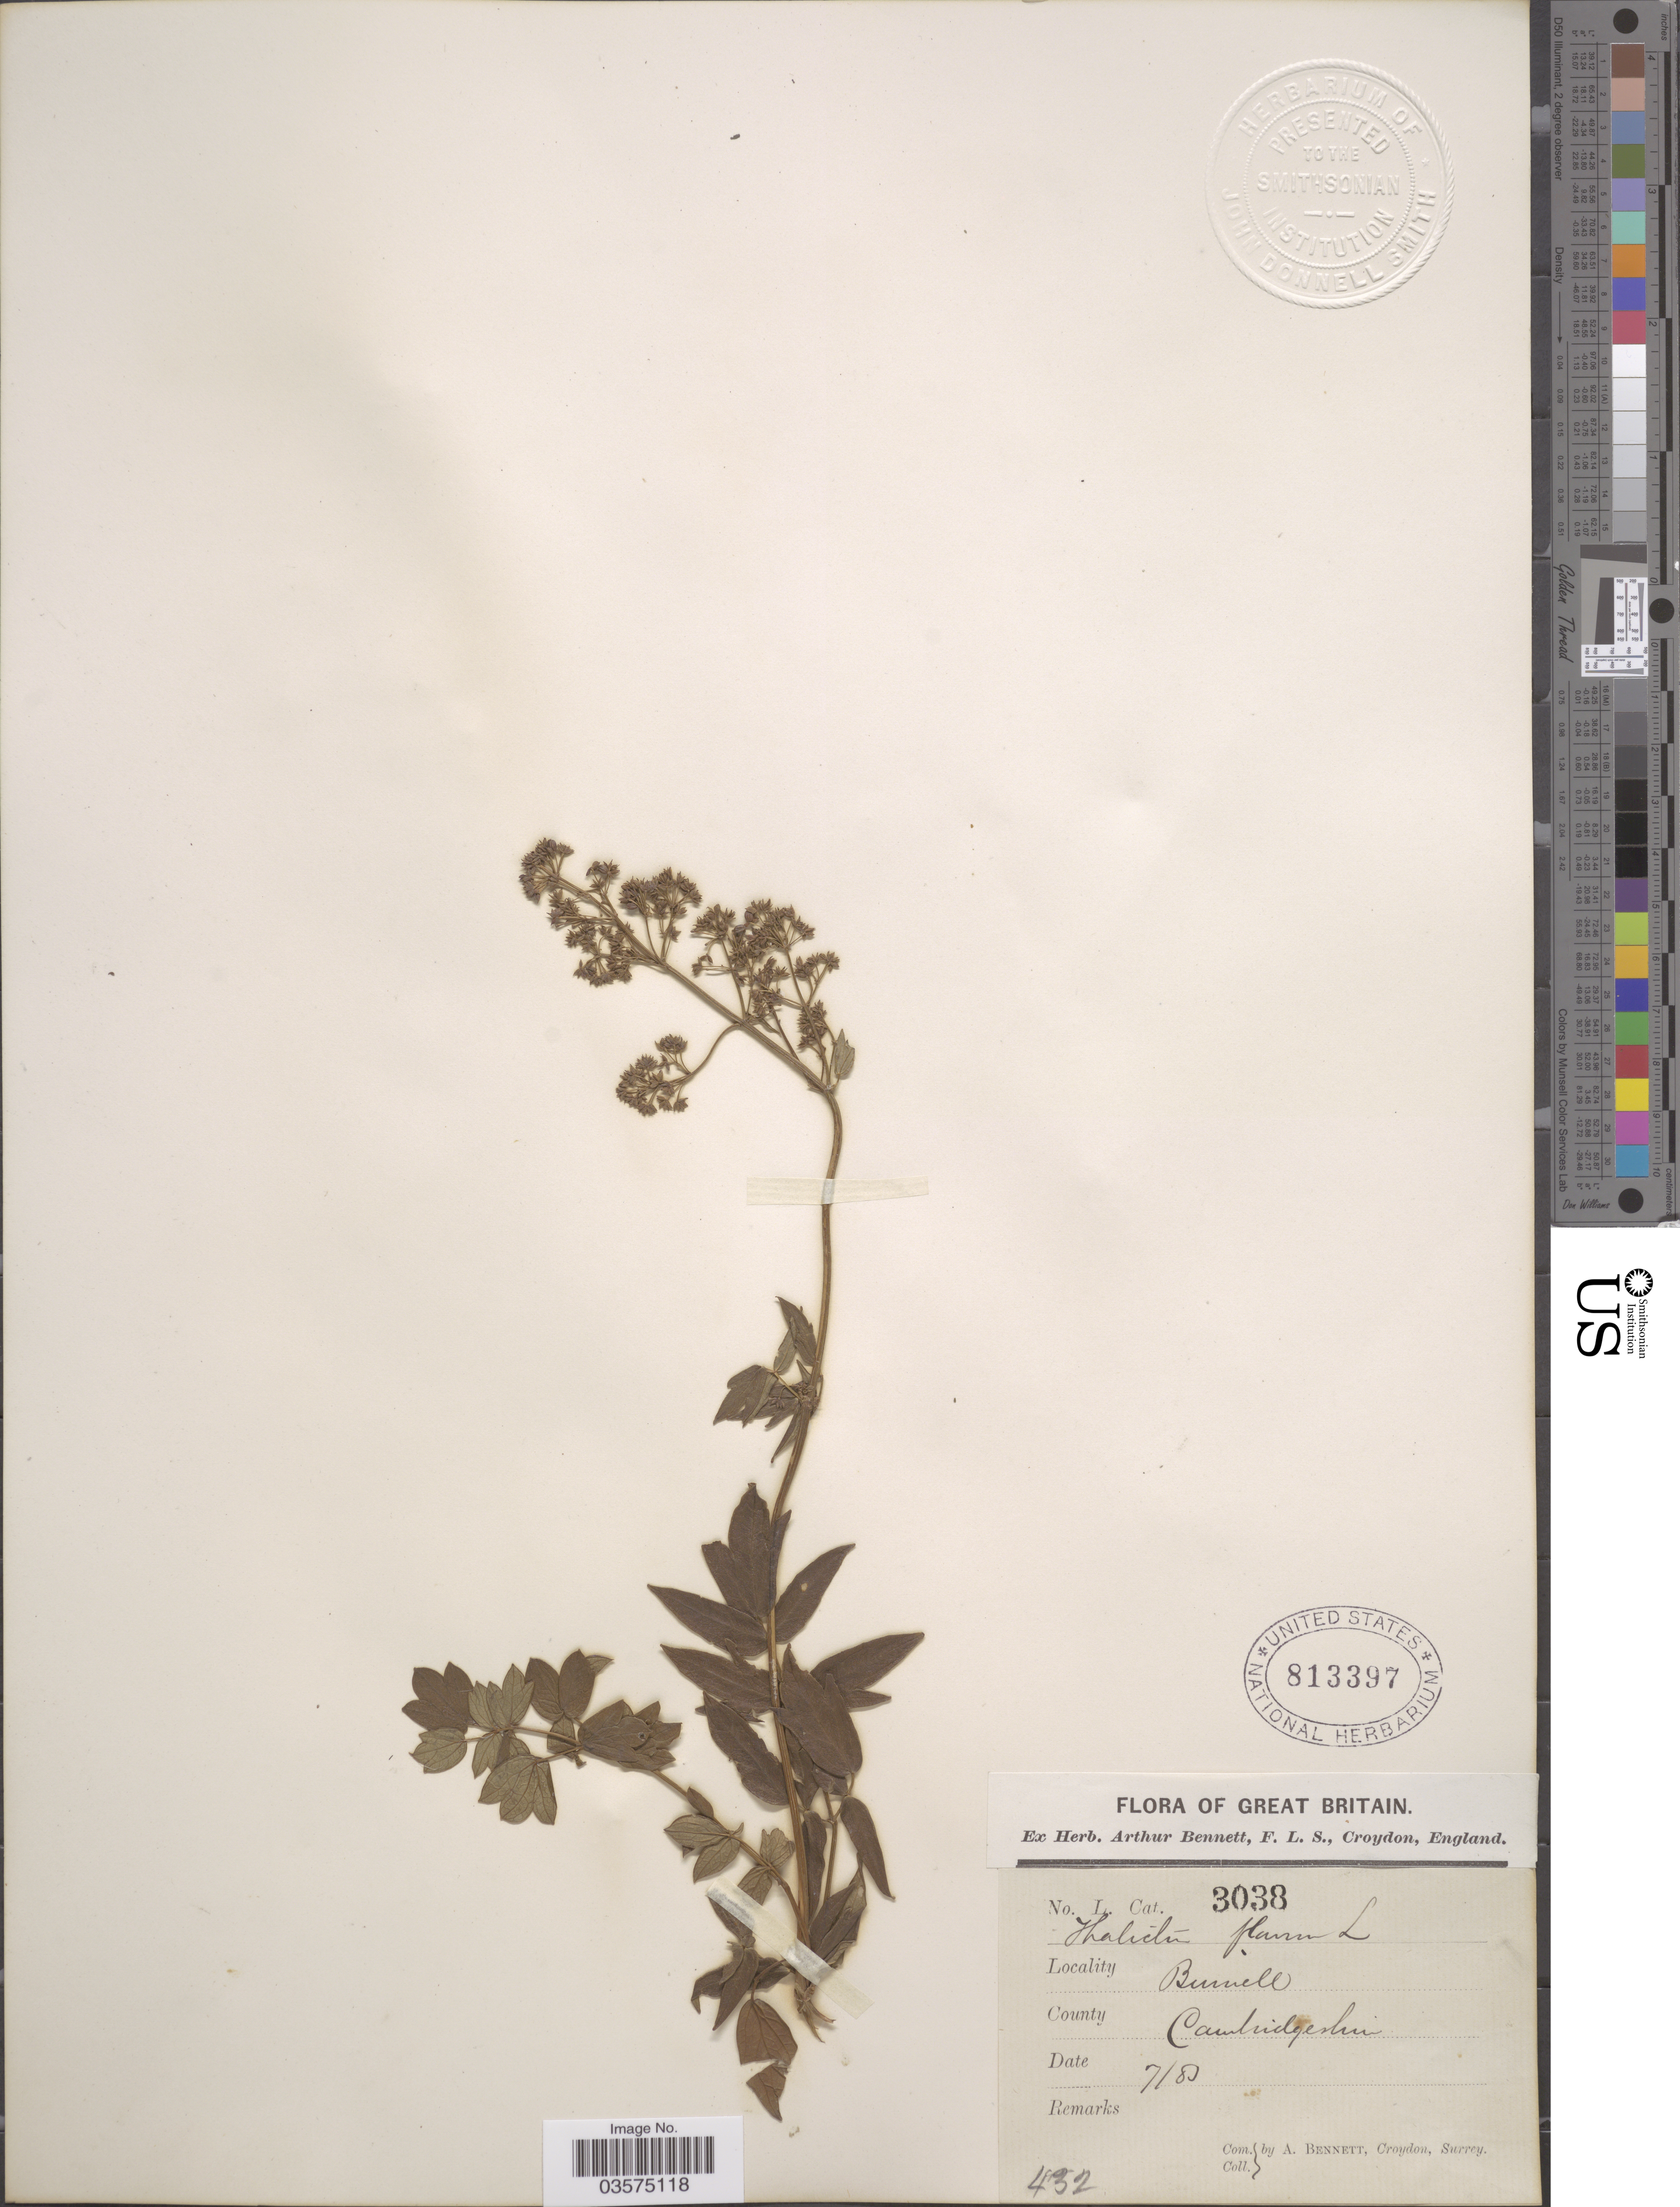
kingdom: Plantae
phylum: Tracheophyta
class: Magnoliopsida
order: Ranunculales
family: Ranunculaceae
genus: Thalictrum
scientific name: Thalictrum flavum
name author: L.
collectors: A. Bennett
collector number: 432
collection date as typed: Transcribed d/m/y: /7/83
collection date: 1883-07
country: United Kingdom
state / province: England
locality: Great Britain. Burwell. County Cambridgeshire.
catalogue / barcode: US 813397